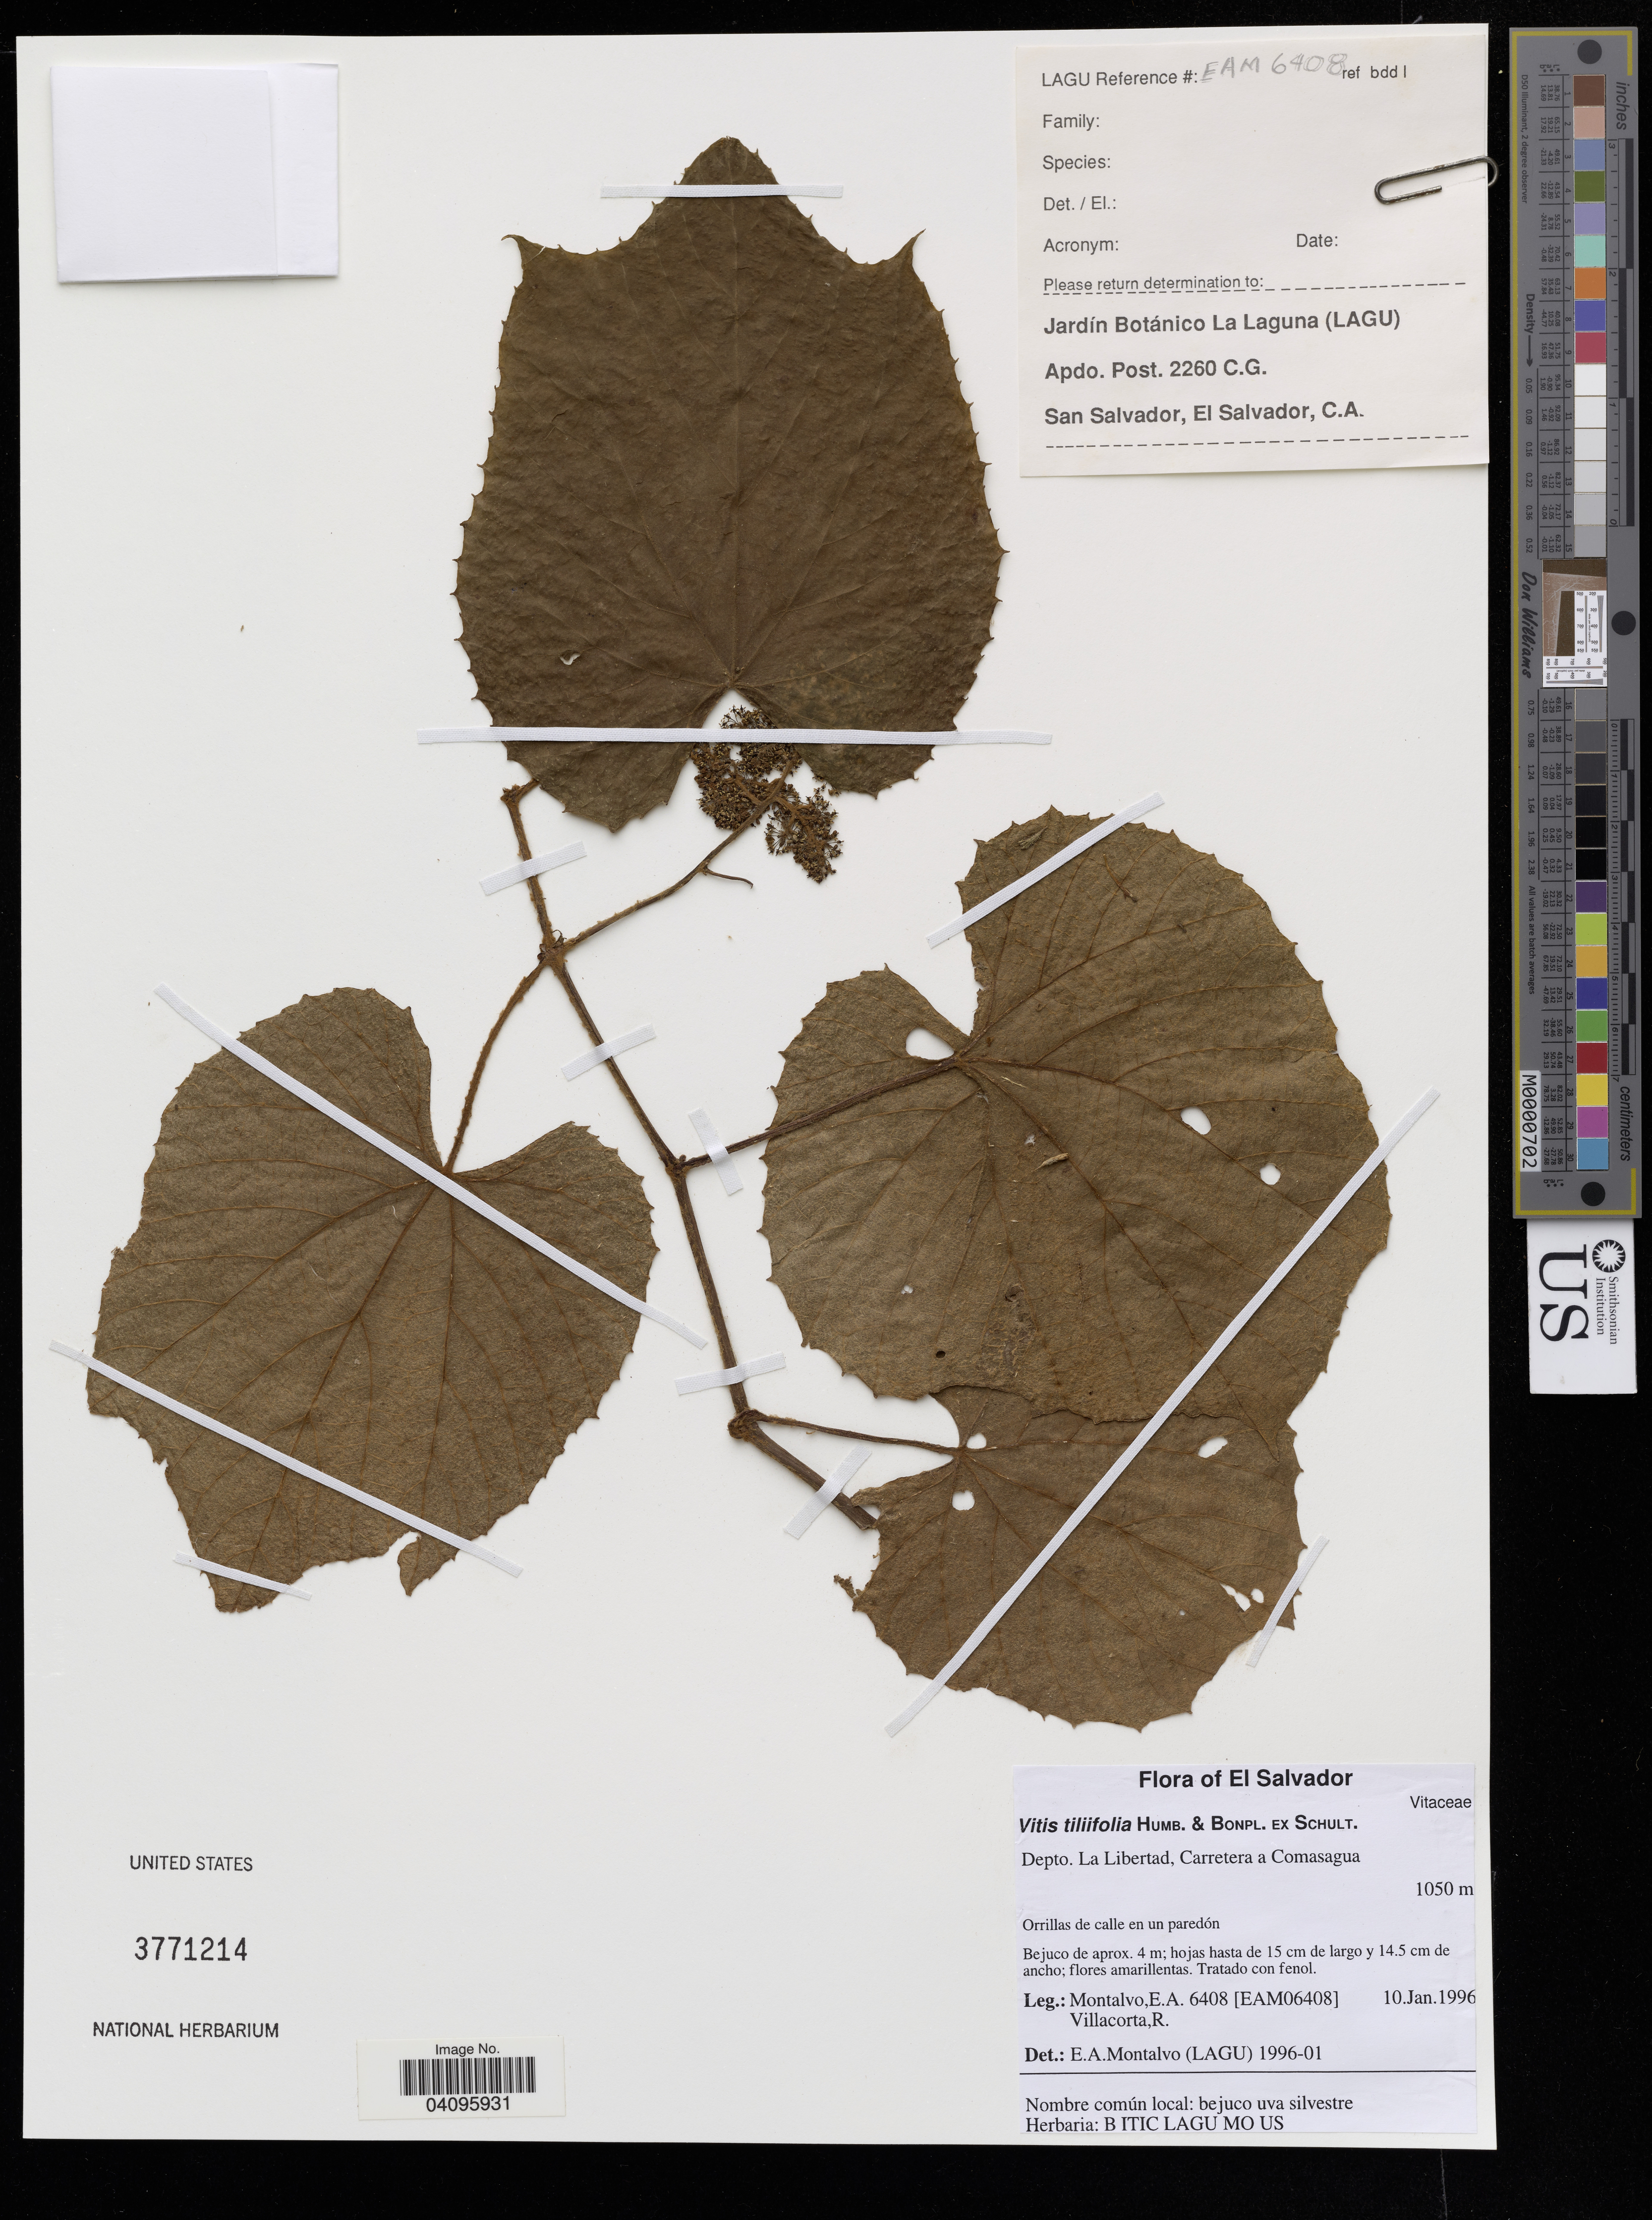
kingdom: Plantae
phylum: Tracheophyta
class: Magnoliopsida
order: Vitales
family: Vitaceae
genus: Vitis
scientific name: Vitis tiliifolia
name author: Humb. & Bonpl. ex Schult.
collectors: E. A. Montalvo & R. Villacorta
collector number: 6408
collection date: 1996-01-10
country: El Salvador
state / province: La Libertad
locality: Carretera a Comasagua.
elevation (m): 1050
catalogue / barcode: US 3771214